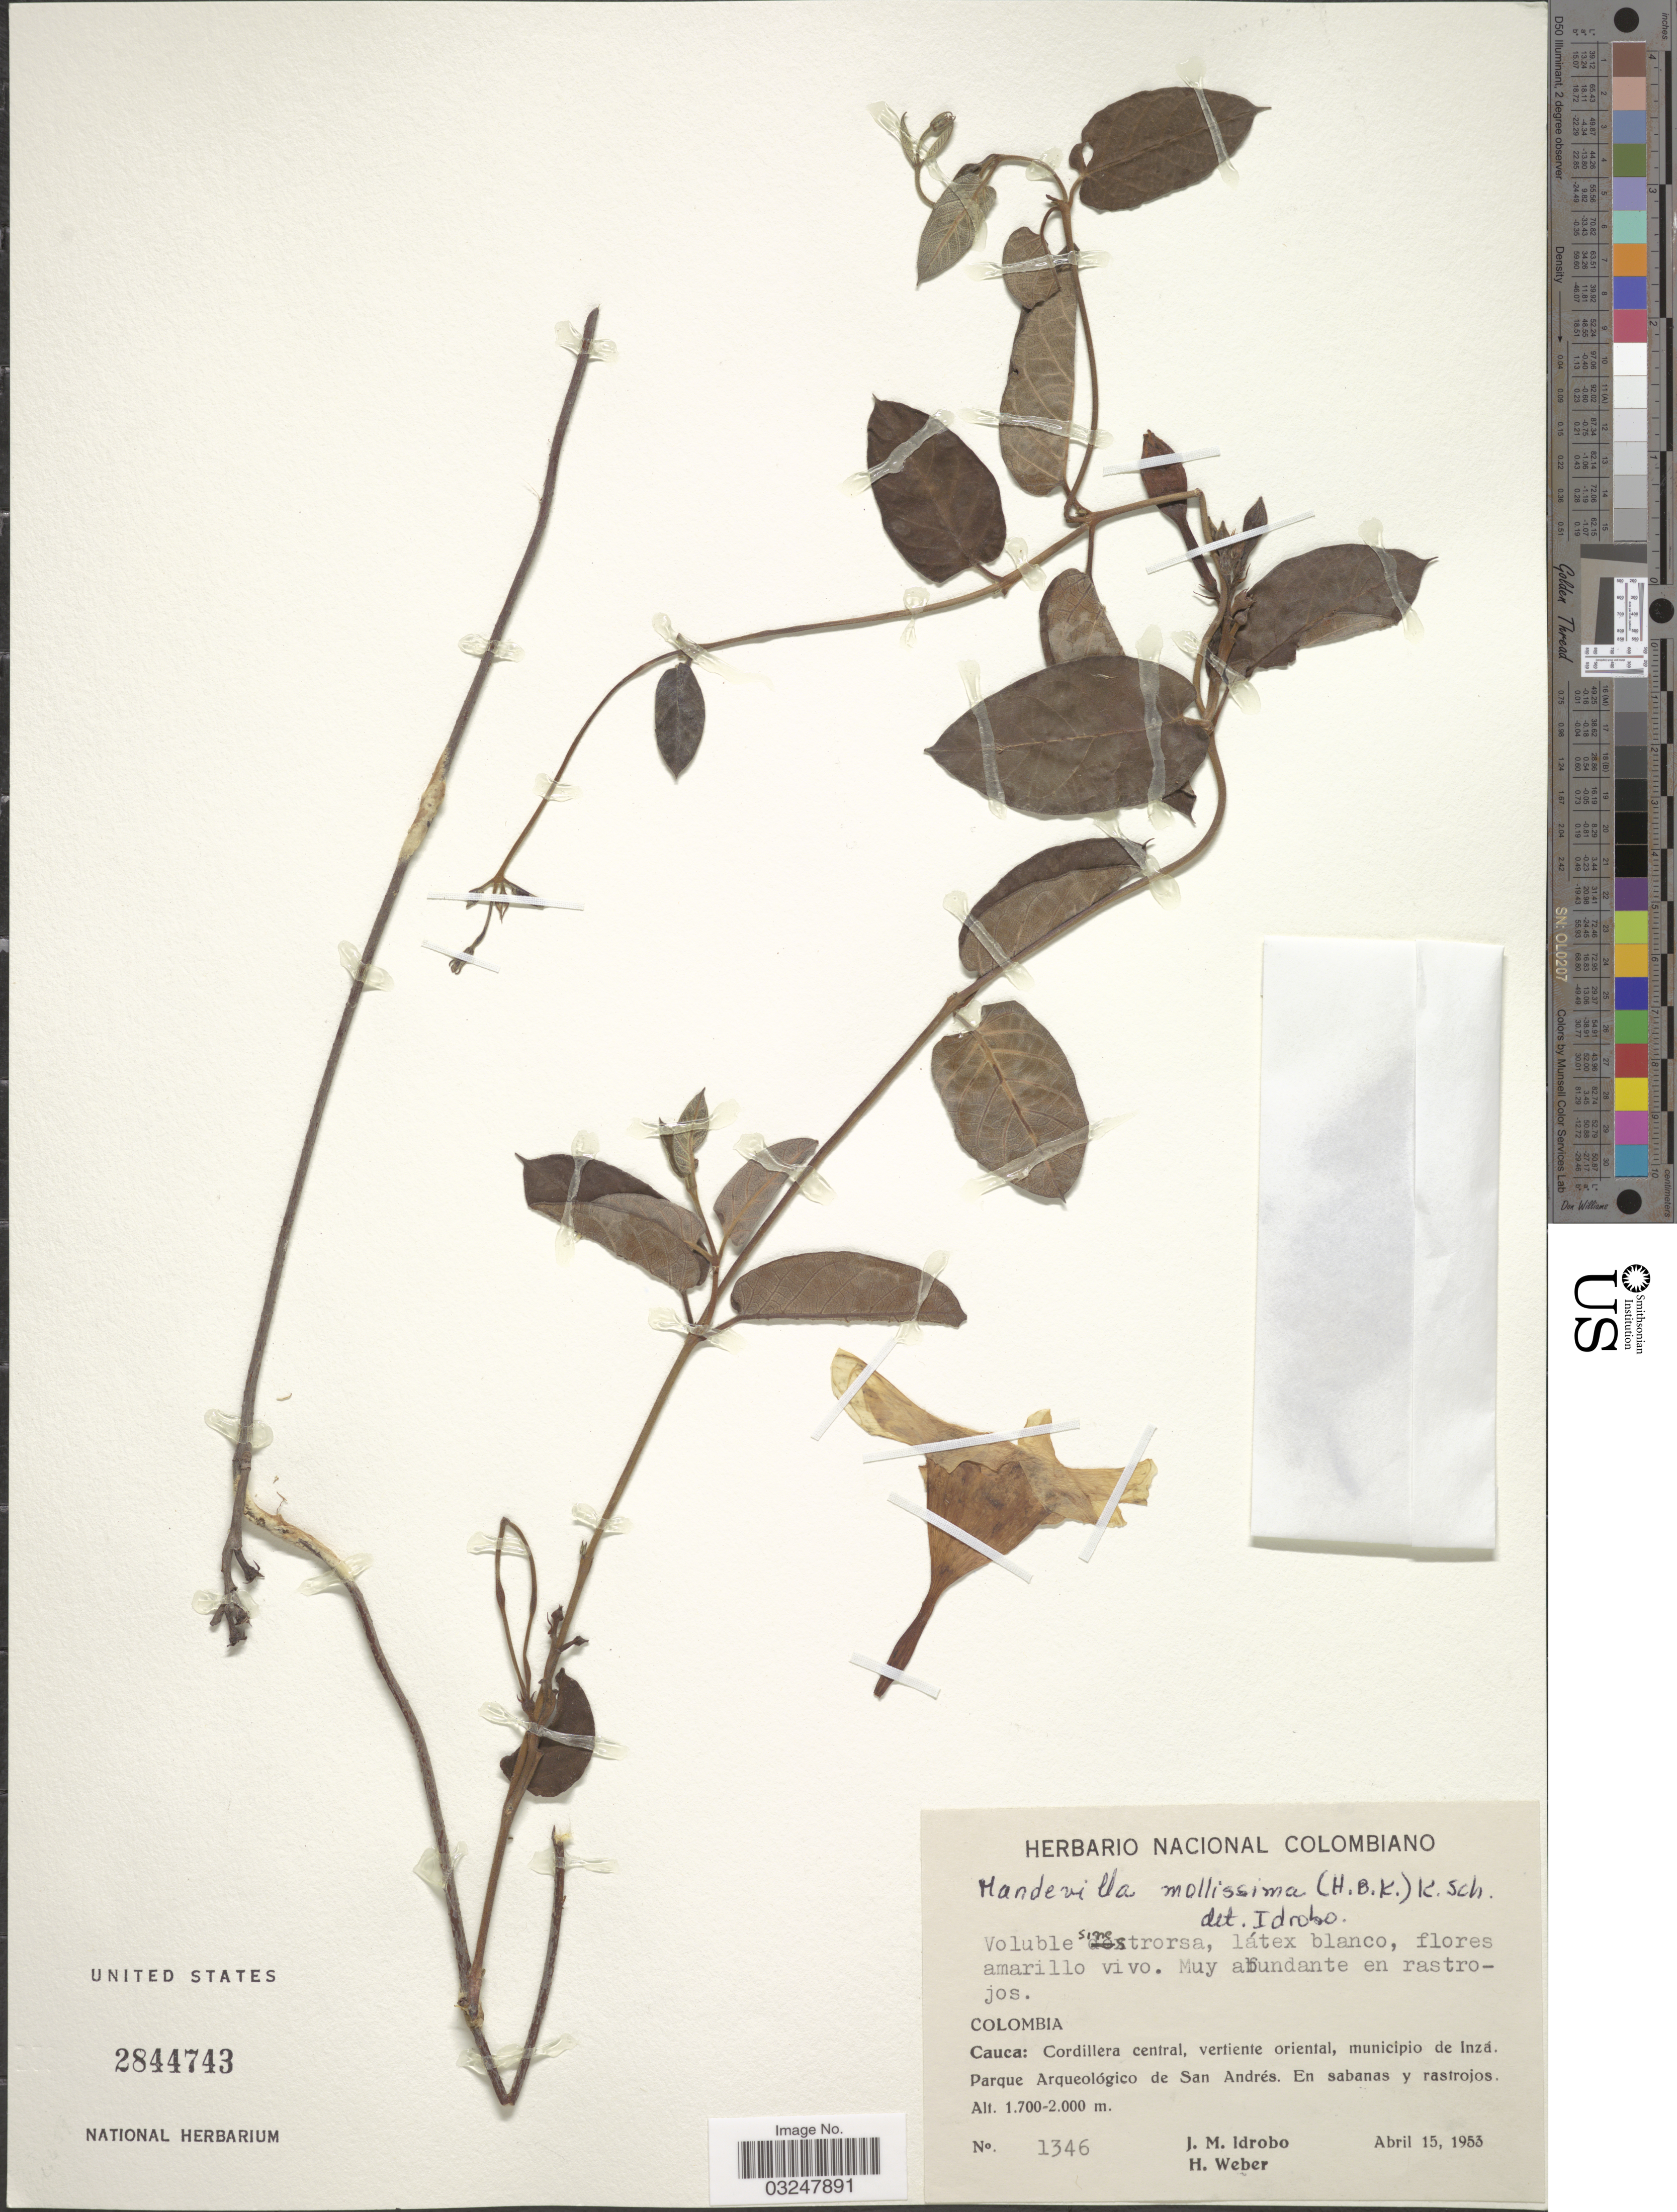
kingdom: Plantae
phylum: Tracheophyta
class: Magnoliopsida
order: Gentianales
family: Apocynaceae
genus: Mandevilla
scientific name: Mandevilla mollissima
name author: (Kunth) K. Schum.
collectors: J. M. Idrobo & H. Weber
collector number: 1346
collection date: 1953-04-15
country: Colombia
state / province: Cauca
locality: Cordillera central, vertiente oriental, município de Inzá. Parque Arqueológico de San Andrés. En sabanas y rastrojos.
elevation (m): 1700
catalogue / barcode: US 2844743